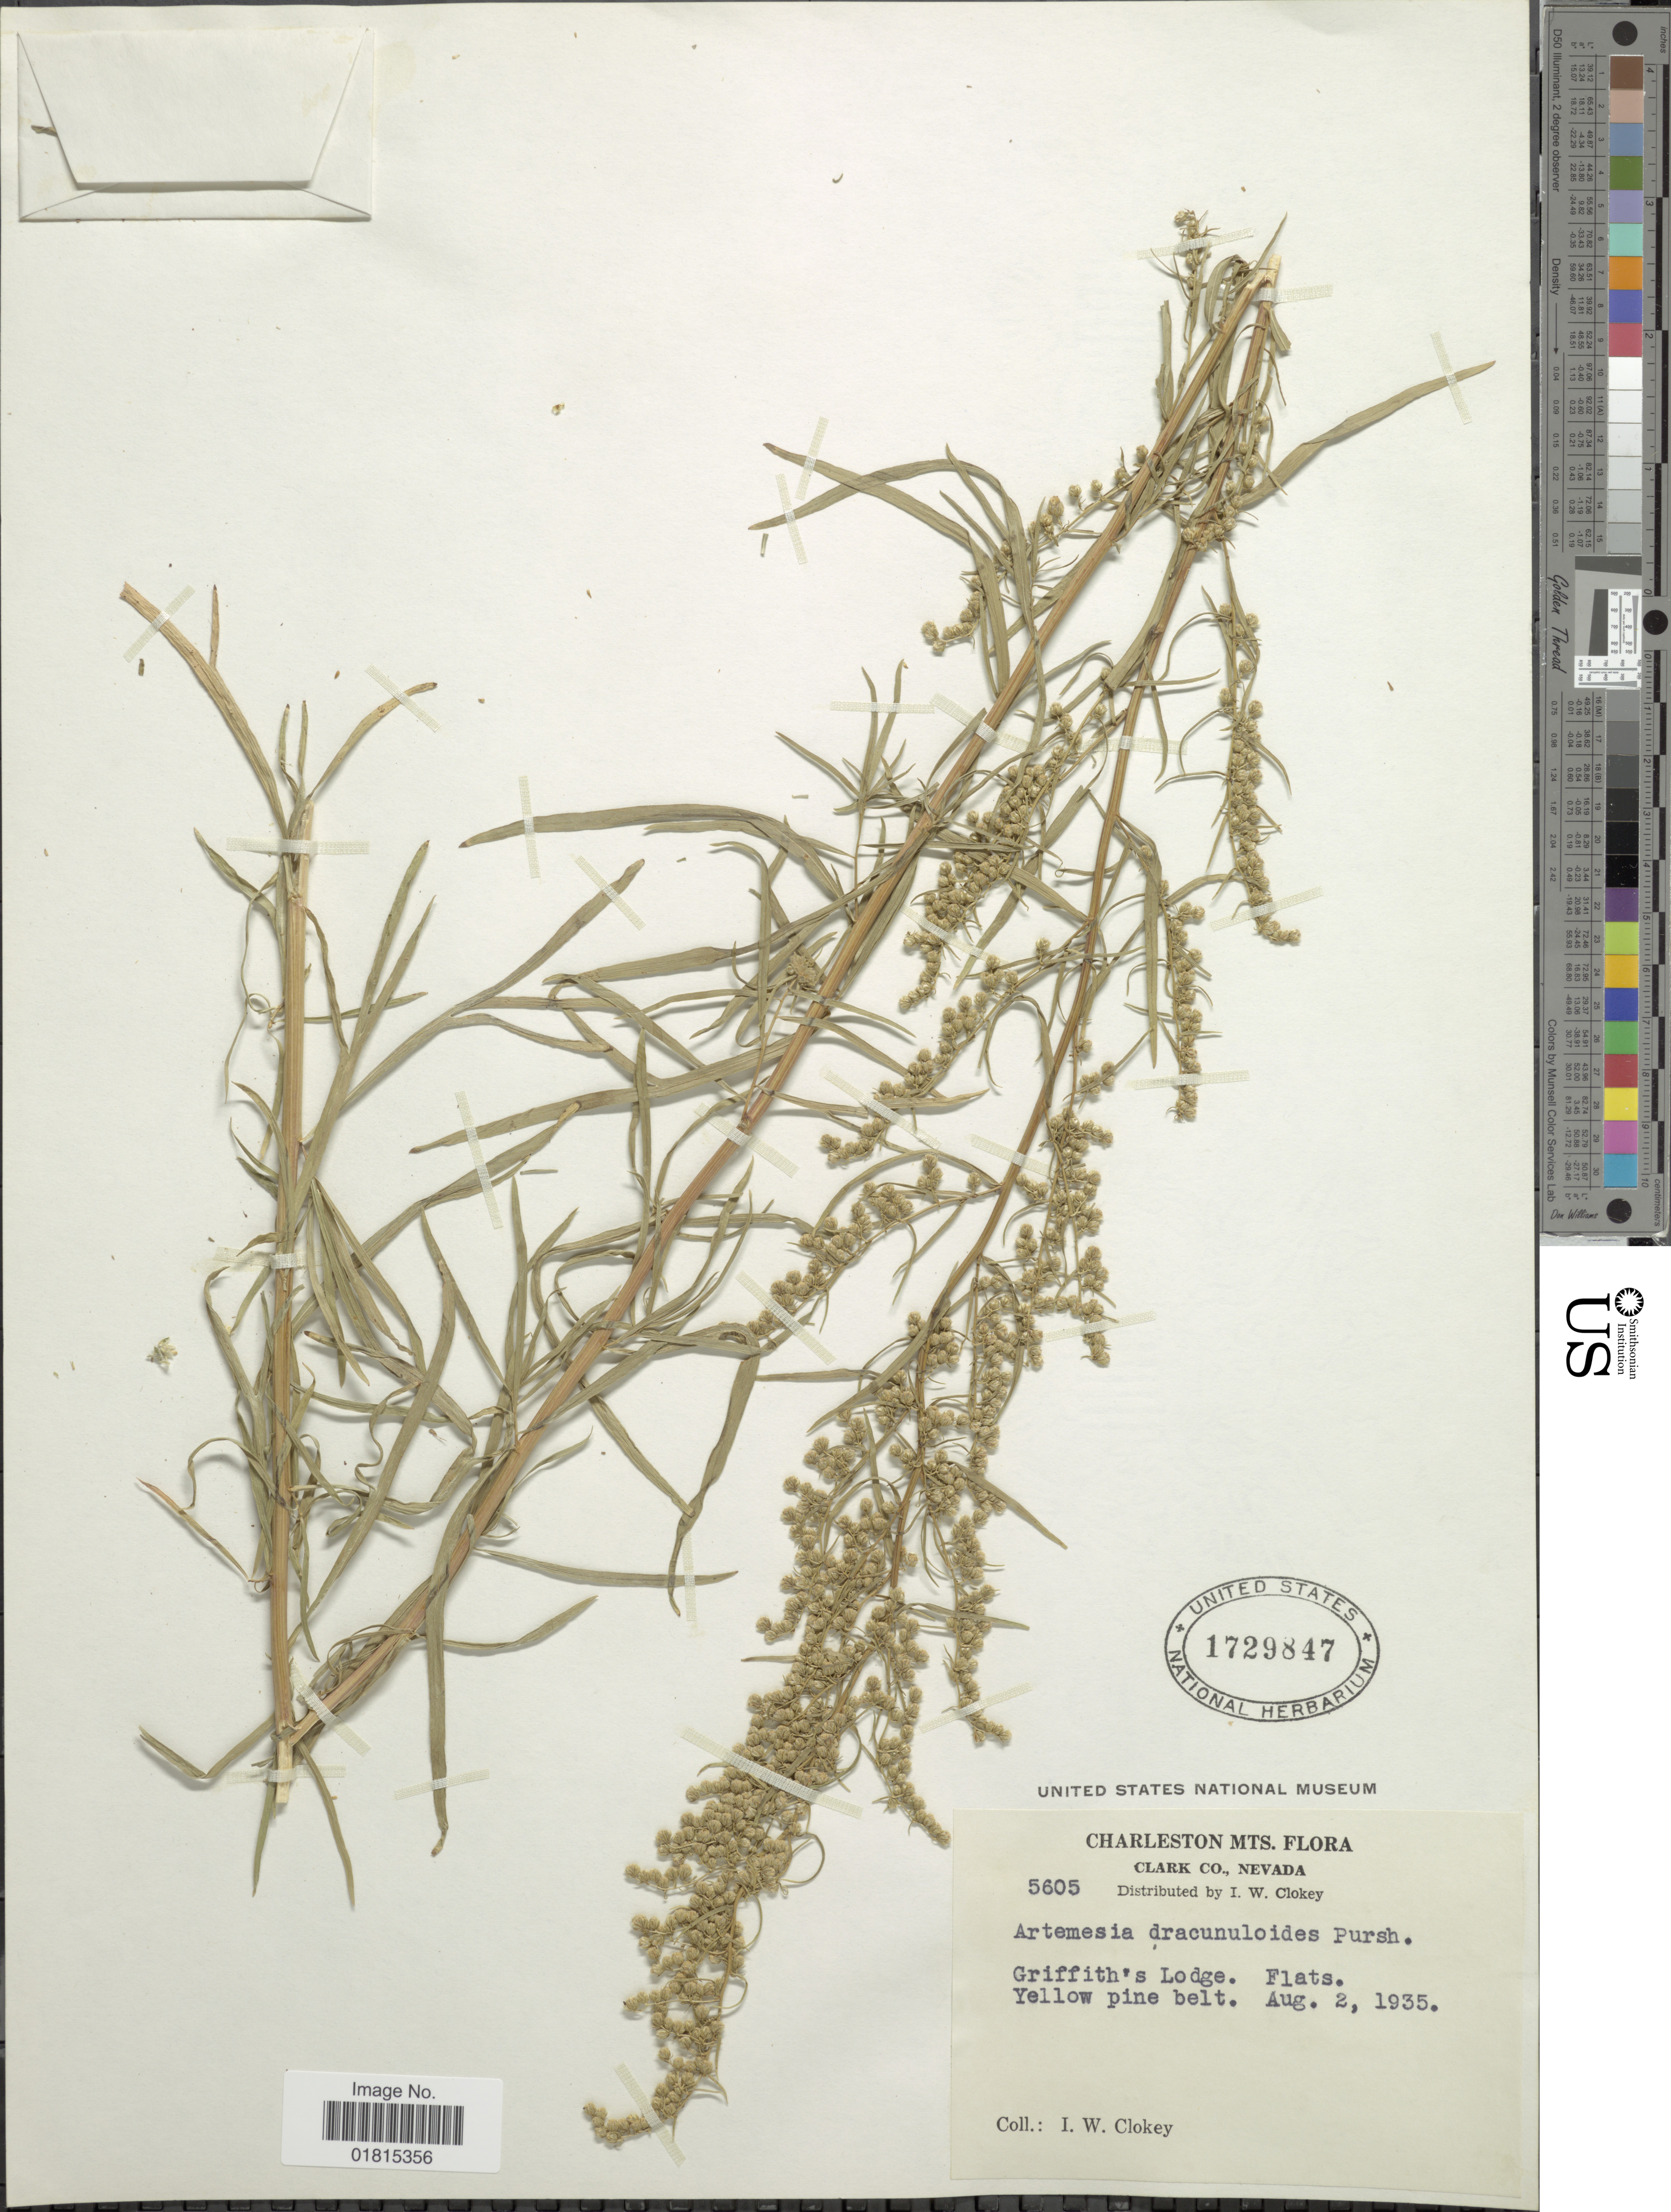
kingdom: Plantae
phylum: Tracheophyta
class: Magnoliopsida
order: Asterales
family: Asteraceae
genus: Artemisia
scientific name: Artemisia dracunculoides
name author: Pursh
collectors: I. W. Clokey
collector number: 5605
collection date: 1935-08-02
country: United States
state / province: Nevada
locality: Charleston Mts. flora. Clark Co., Nevada. Griffith's Lodge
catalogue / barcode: US 1729847